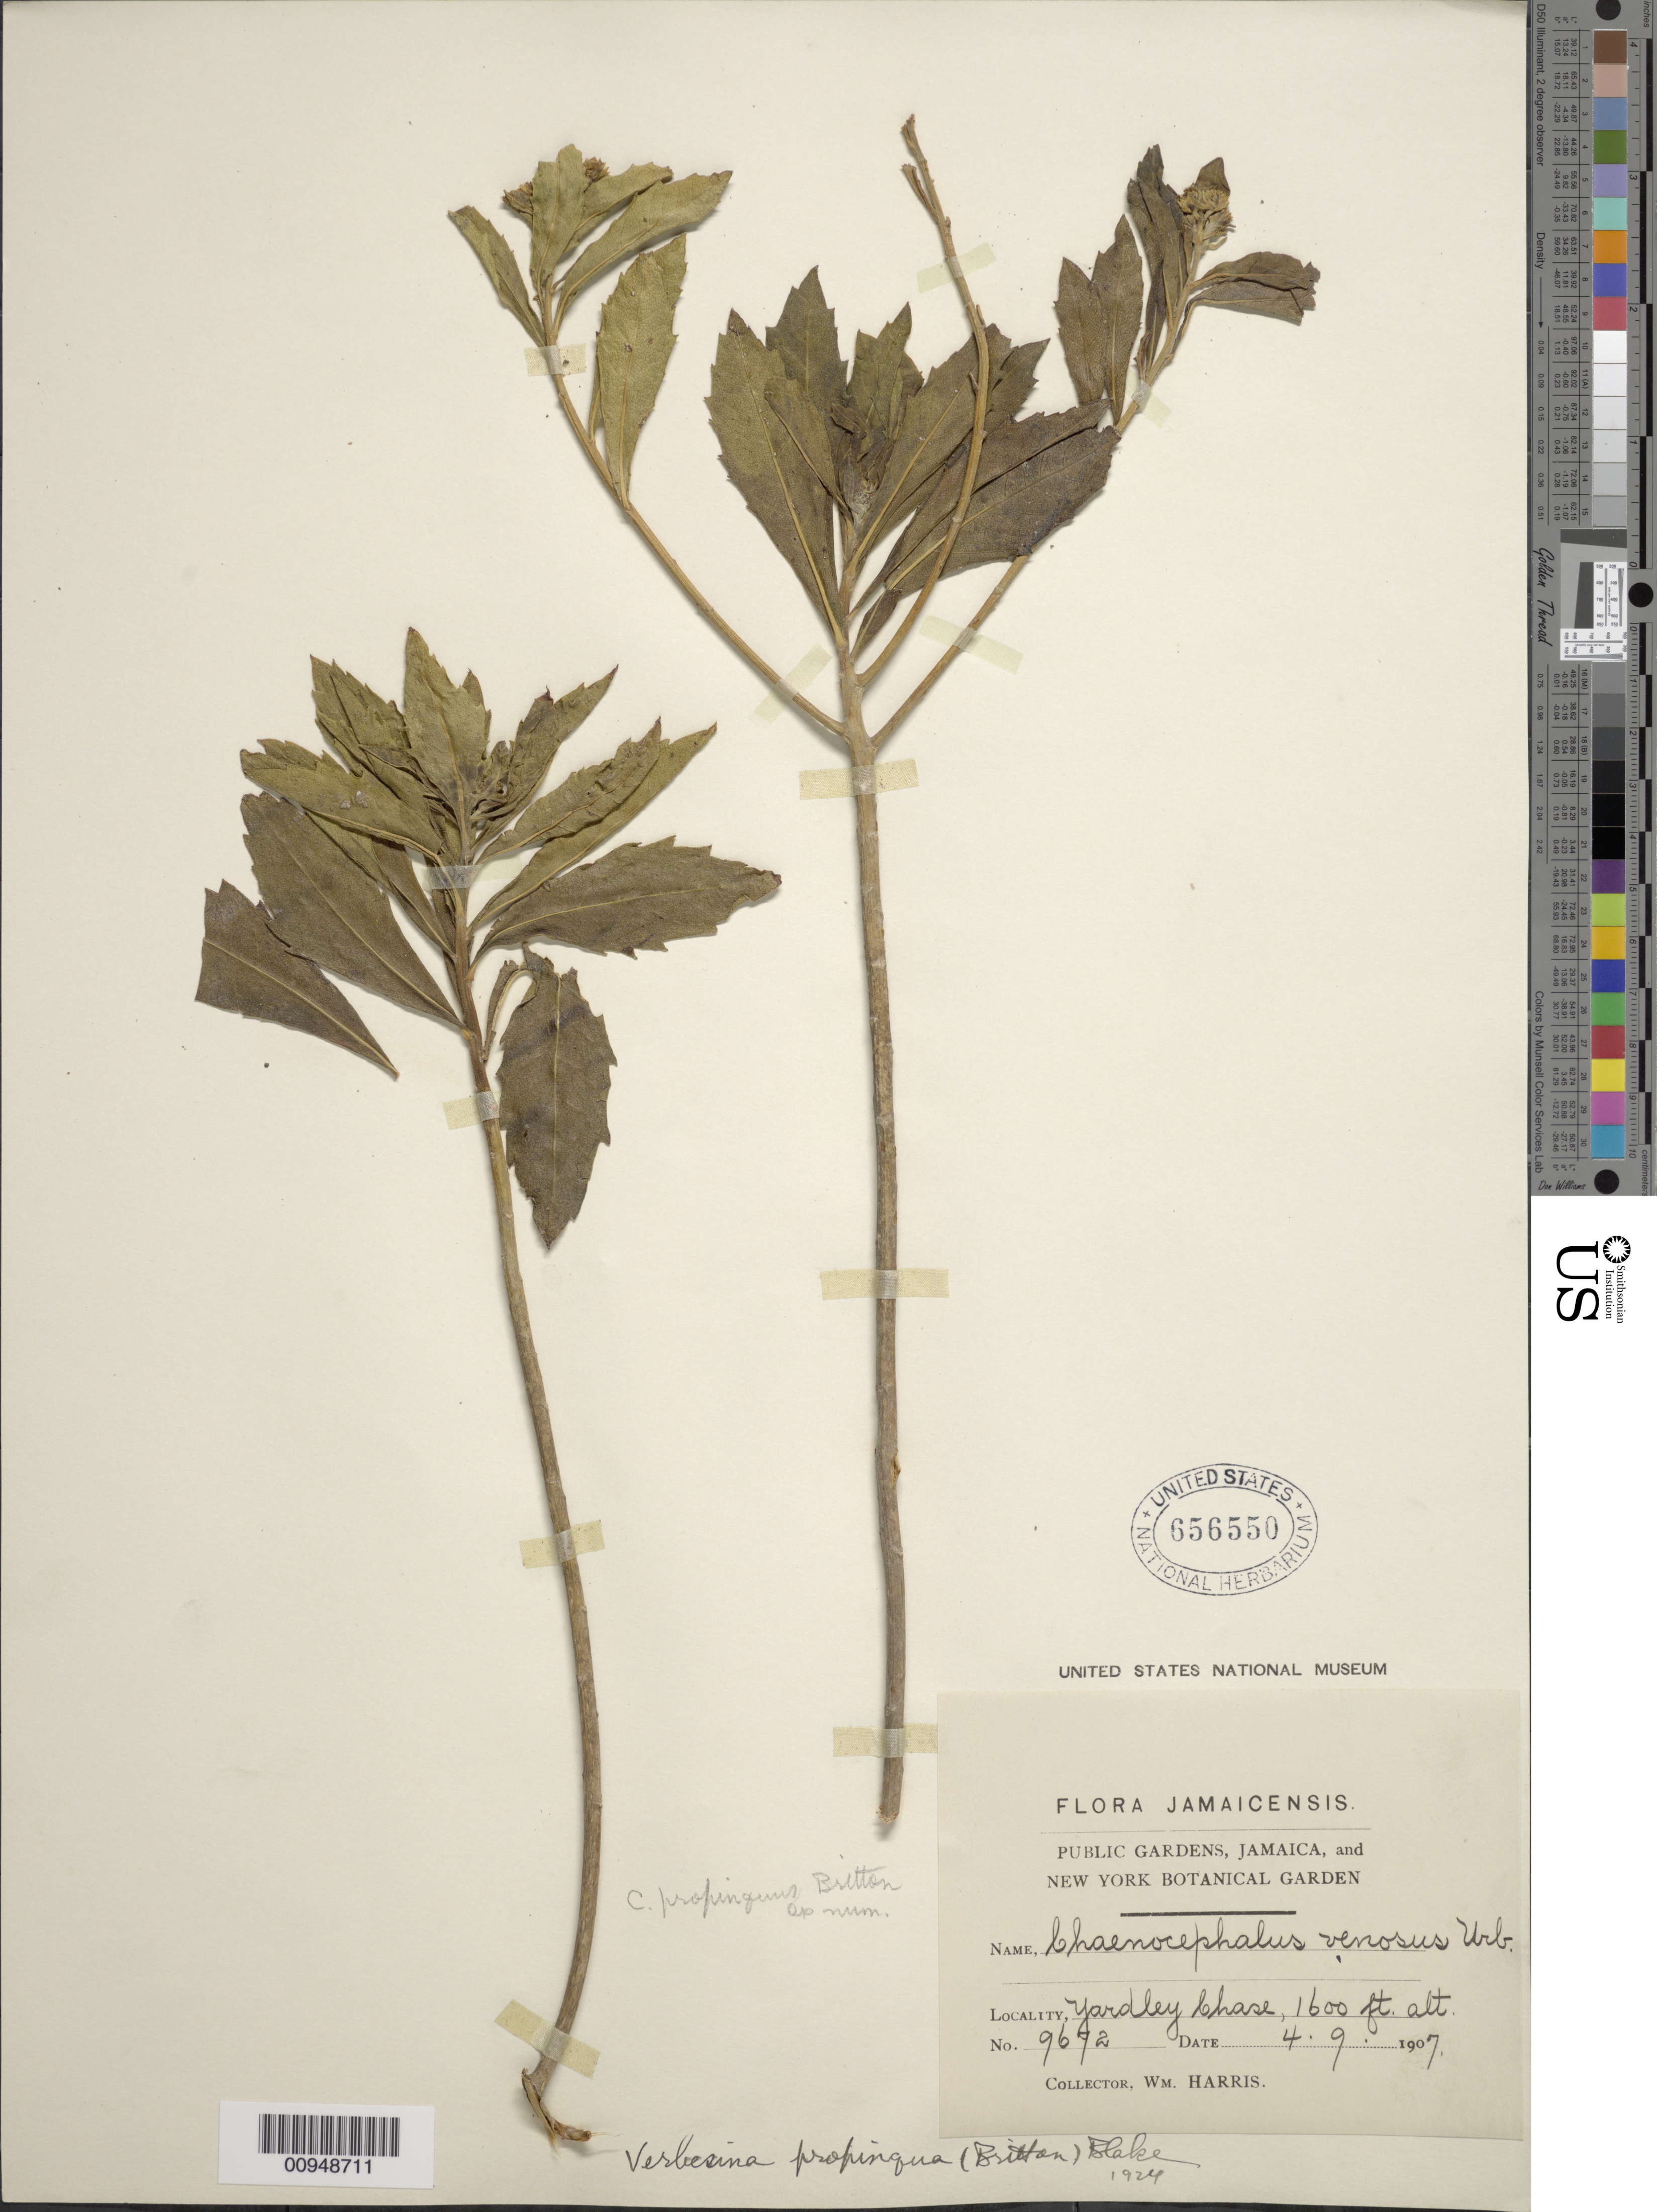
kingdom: Plantae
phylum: Tracheophyta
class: Magnoliopsida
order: Asterales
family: Asteraceae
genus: Verbesina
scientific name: Verbesina propingua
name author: (Britton) Blake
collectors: W. H. Harris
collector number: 9672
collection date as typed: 04 Sep 1907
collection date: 1907-09-04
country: Jamaica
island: Jamaica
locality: Yardley Chase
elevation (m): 488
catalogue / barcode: US 656550